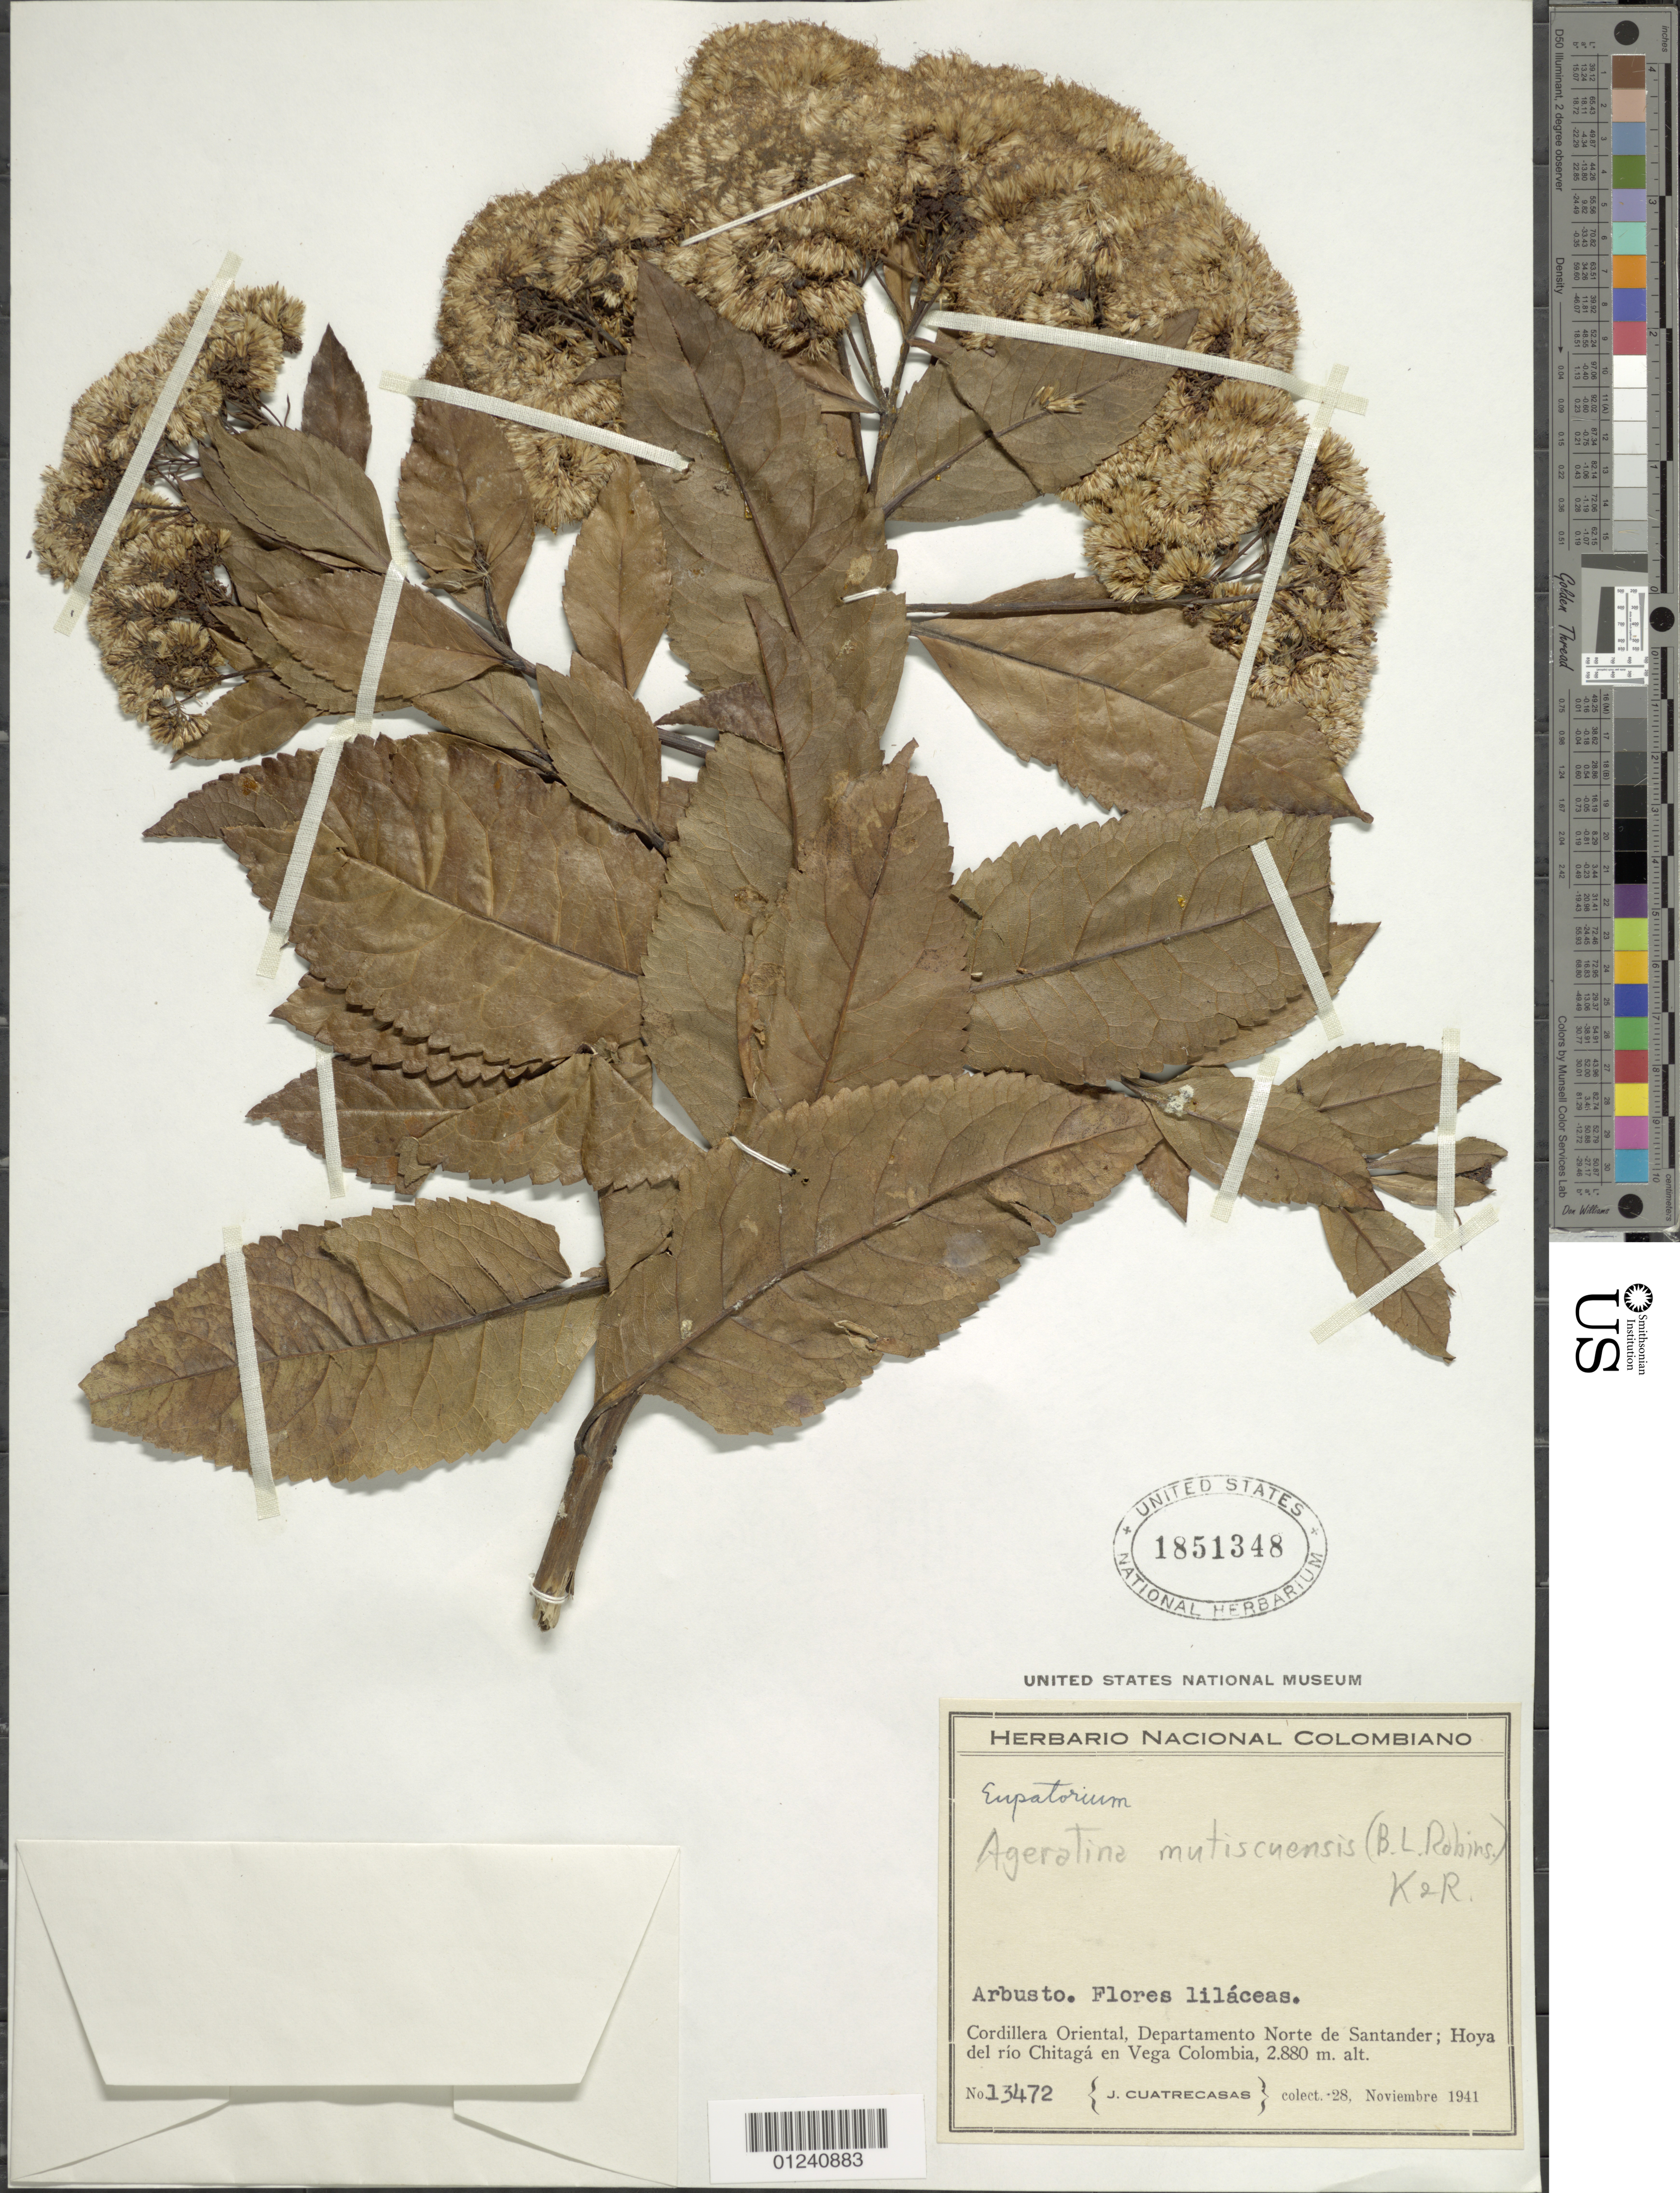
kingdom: Plantae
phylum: Tracheophyta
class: Magnoliopsida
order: Asterales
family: Asteraceae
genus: Ageratina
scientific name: Ageratina mutiscuensis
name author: (B.L. Rob.) R.M. King & H. Rob.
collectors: J. Cuatrecasas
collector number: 13472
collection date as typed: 28 Nov 1941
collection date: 1941-11-28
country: Colombia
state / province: Norte de Santander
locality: Hoya del Rio Chitagá en Vega Colombia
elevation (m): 2880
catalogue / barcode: US 1851348